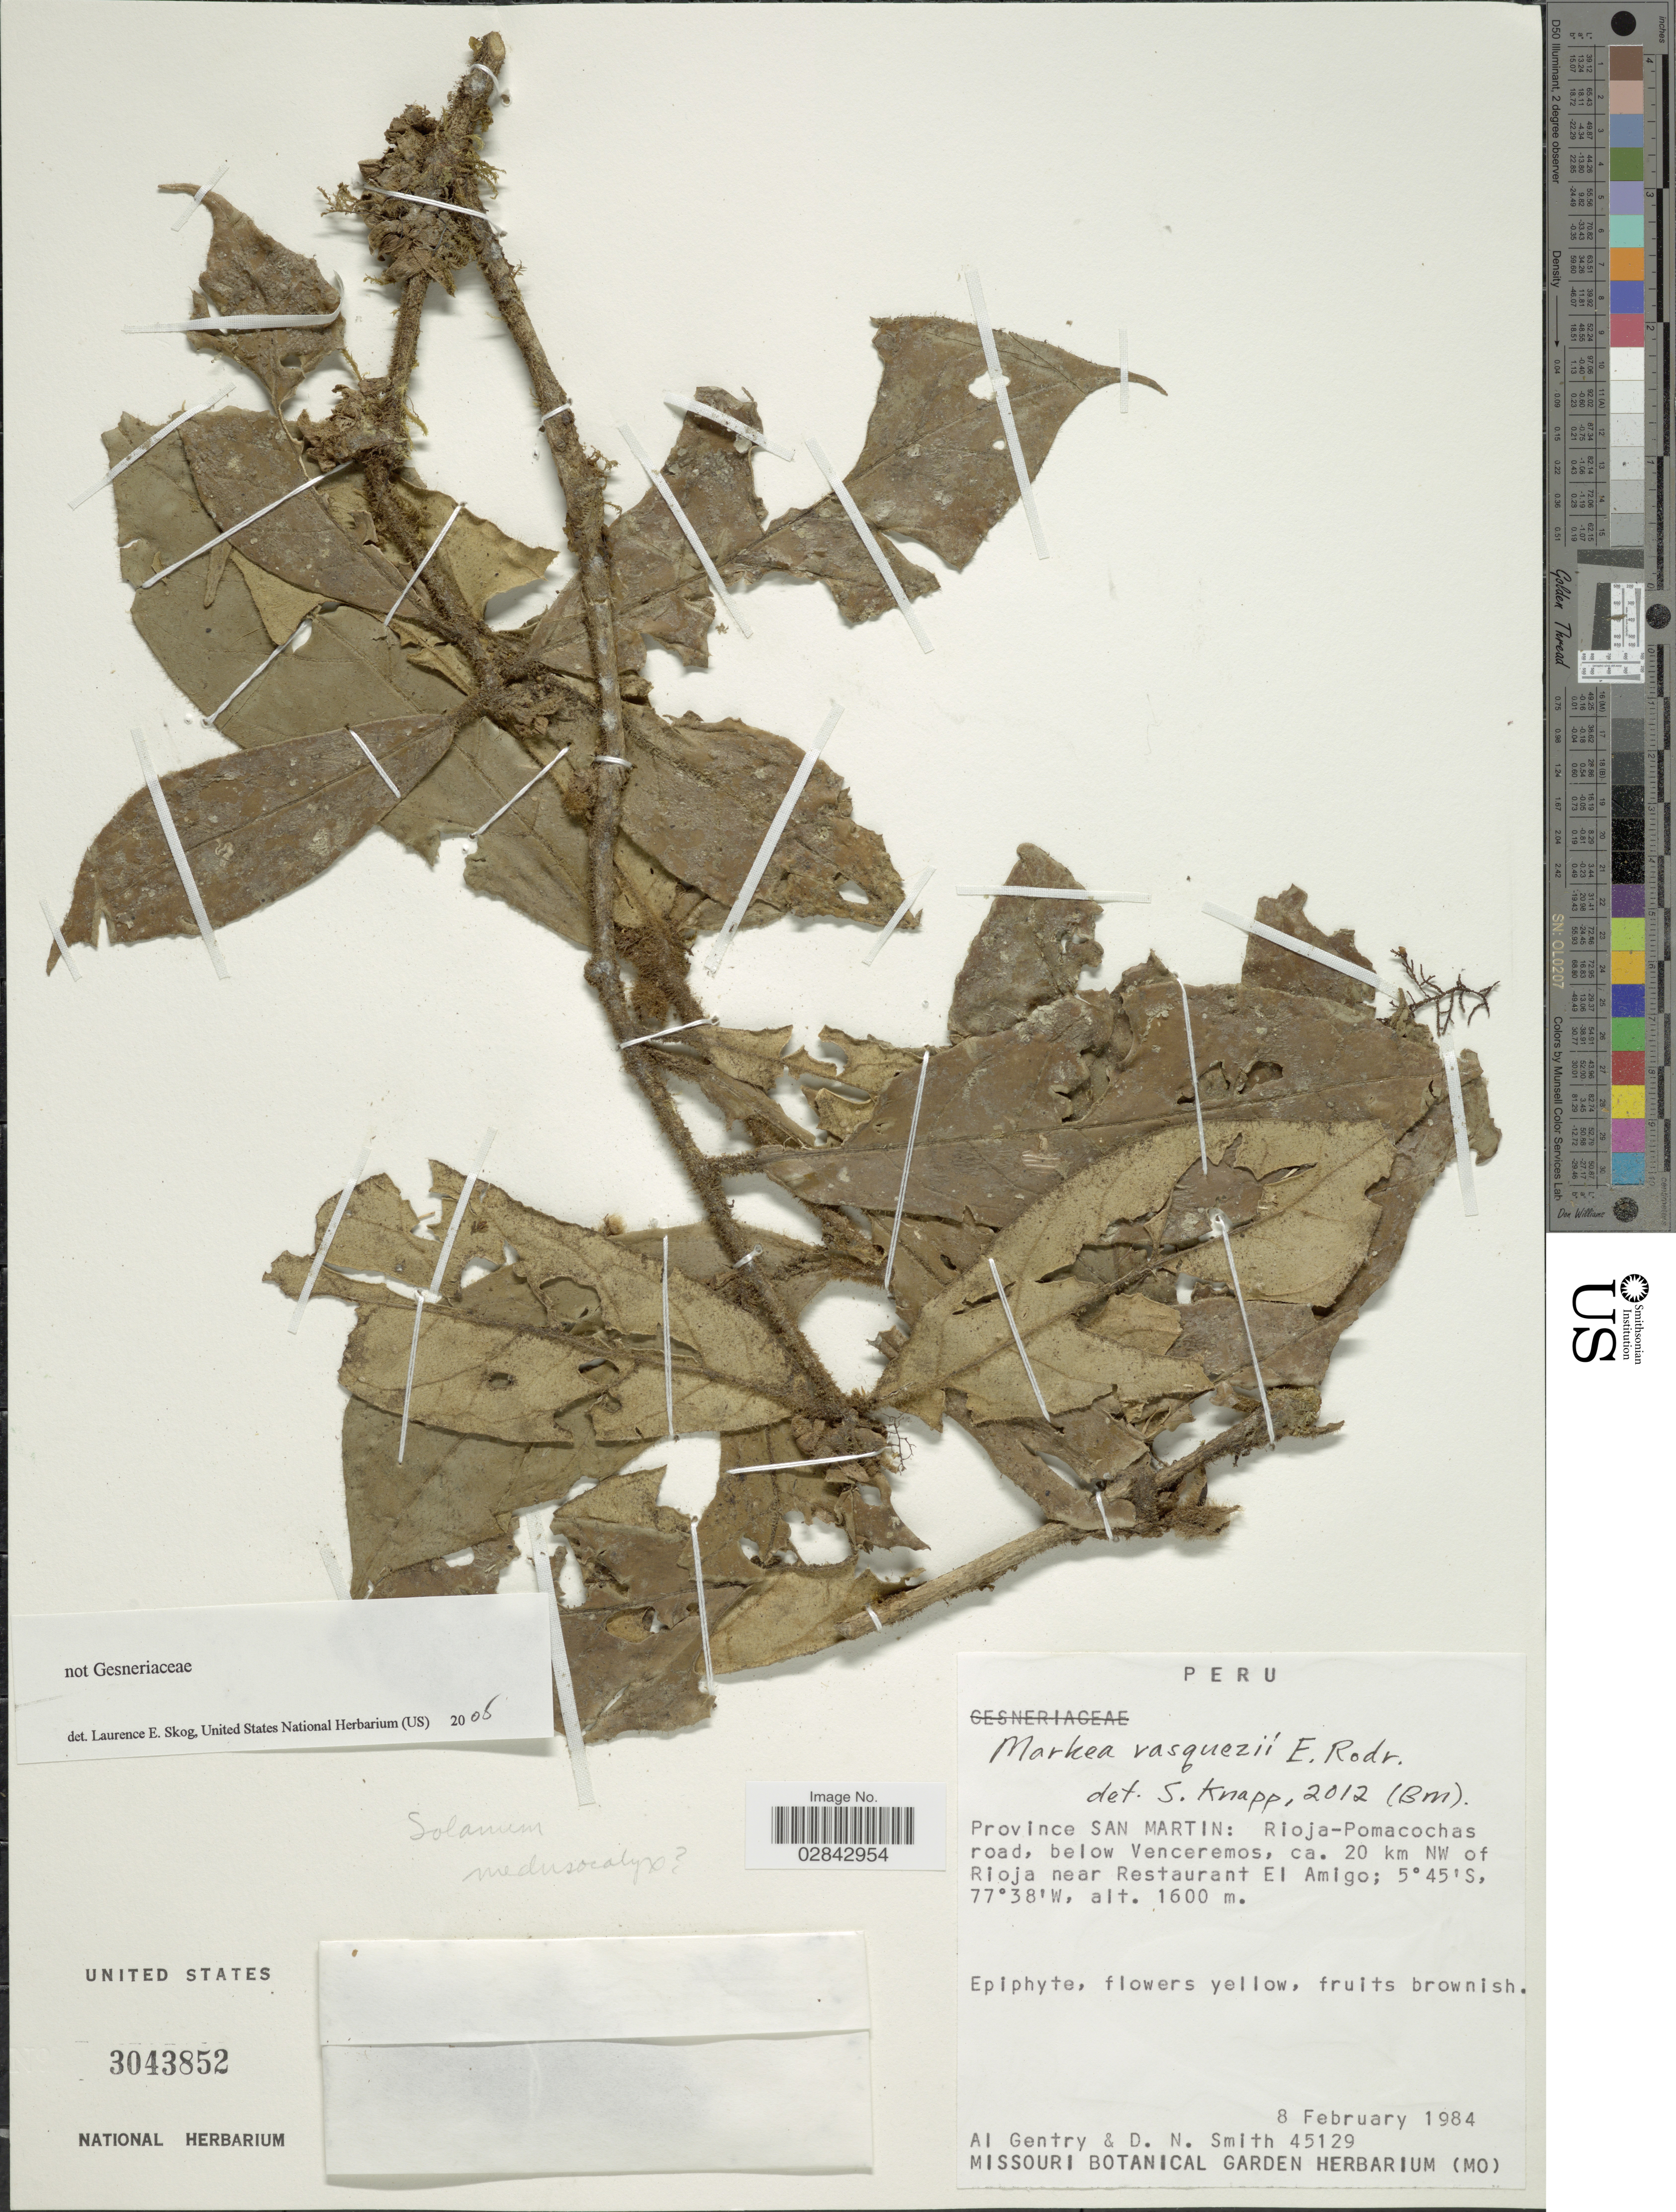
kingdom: Plantae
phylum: Tracheophyta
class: Magnoliopsida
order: Solanales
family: Solanaceae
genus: Markea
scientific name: Markea vasquezii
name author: E. Rodr.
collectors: A. H. Gentry & D. Smith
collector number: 45129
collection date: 1984-02-08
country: Peru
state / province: San Martín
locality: Rioja-Pomacochas road, below Venceremos, ca. 20 km NW of Rioja near Restaurants El Amigo.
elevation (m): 1600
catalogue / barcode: US 3043852